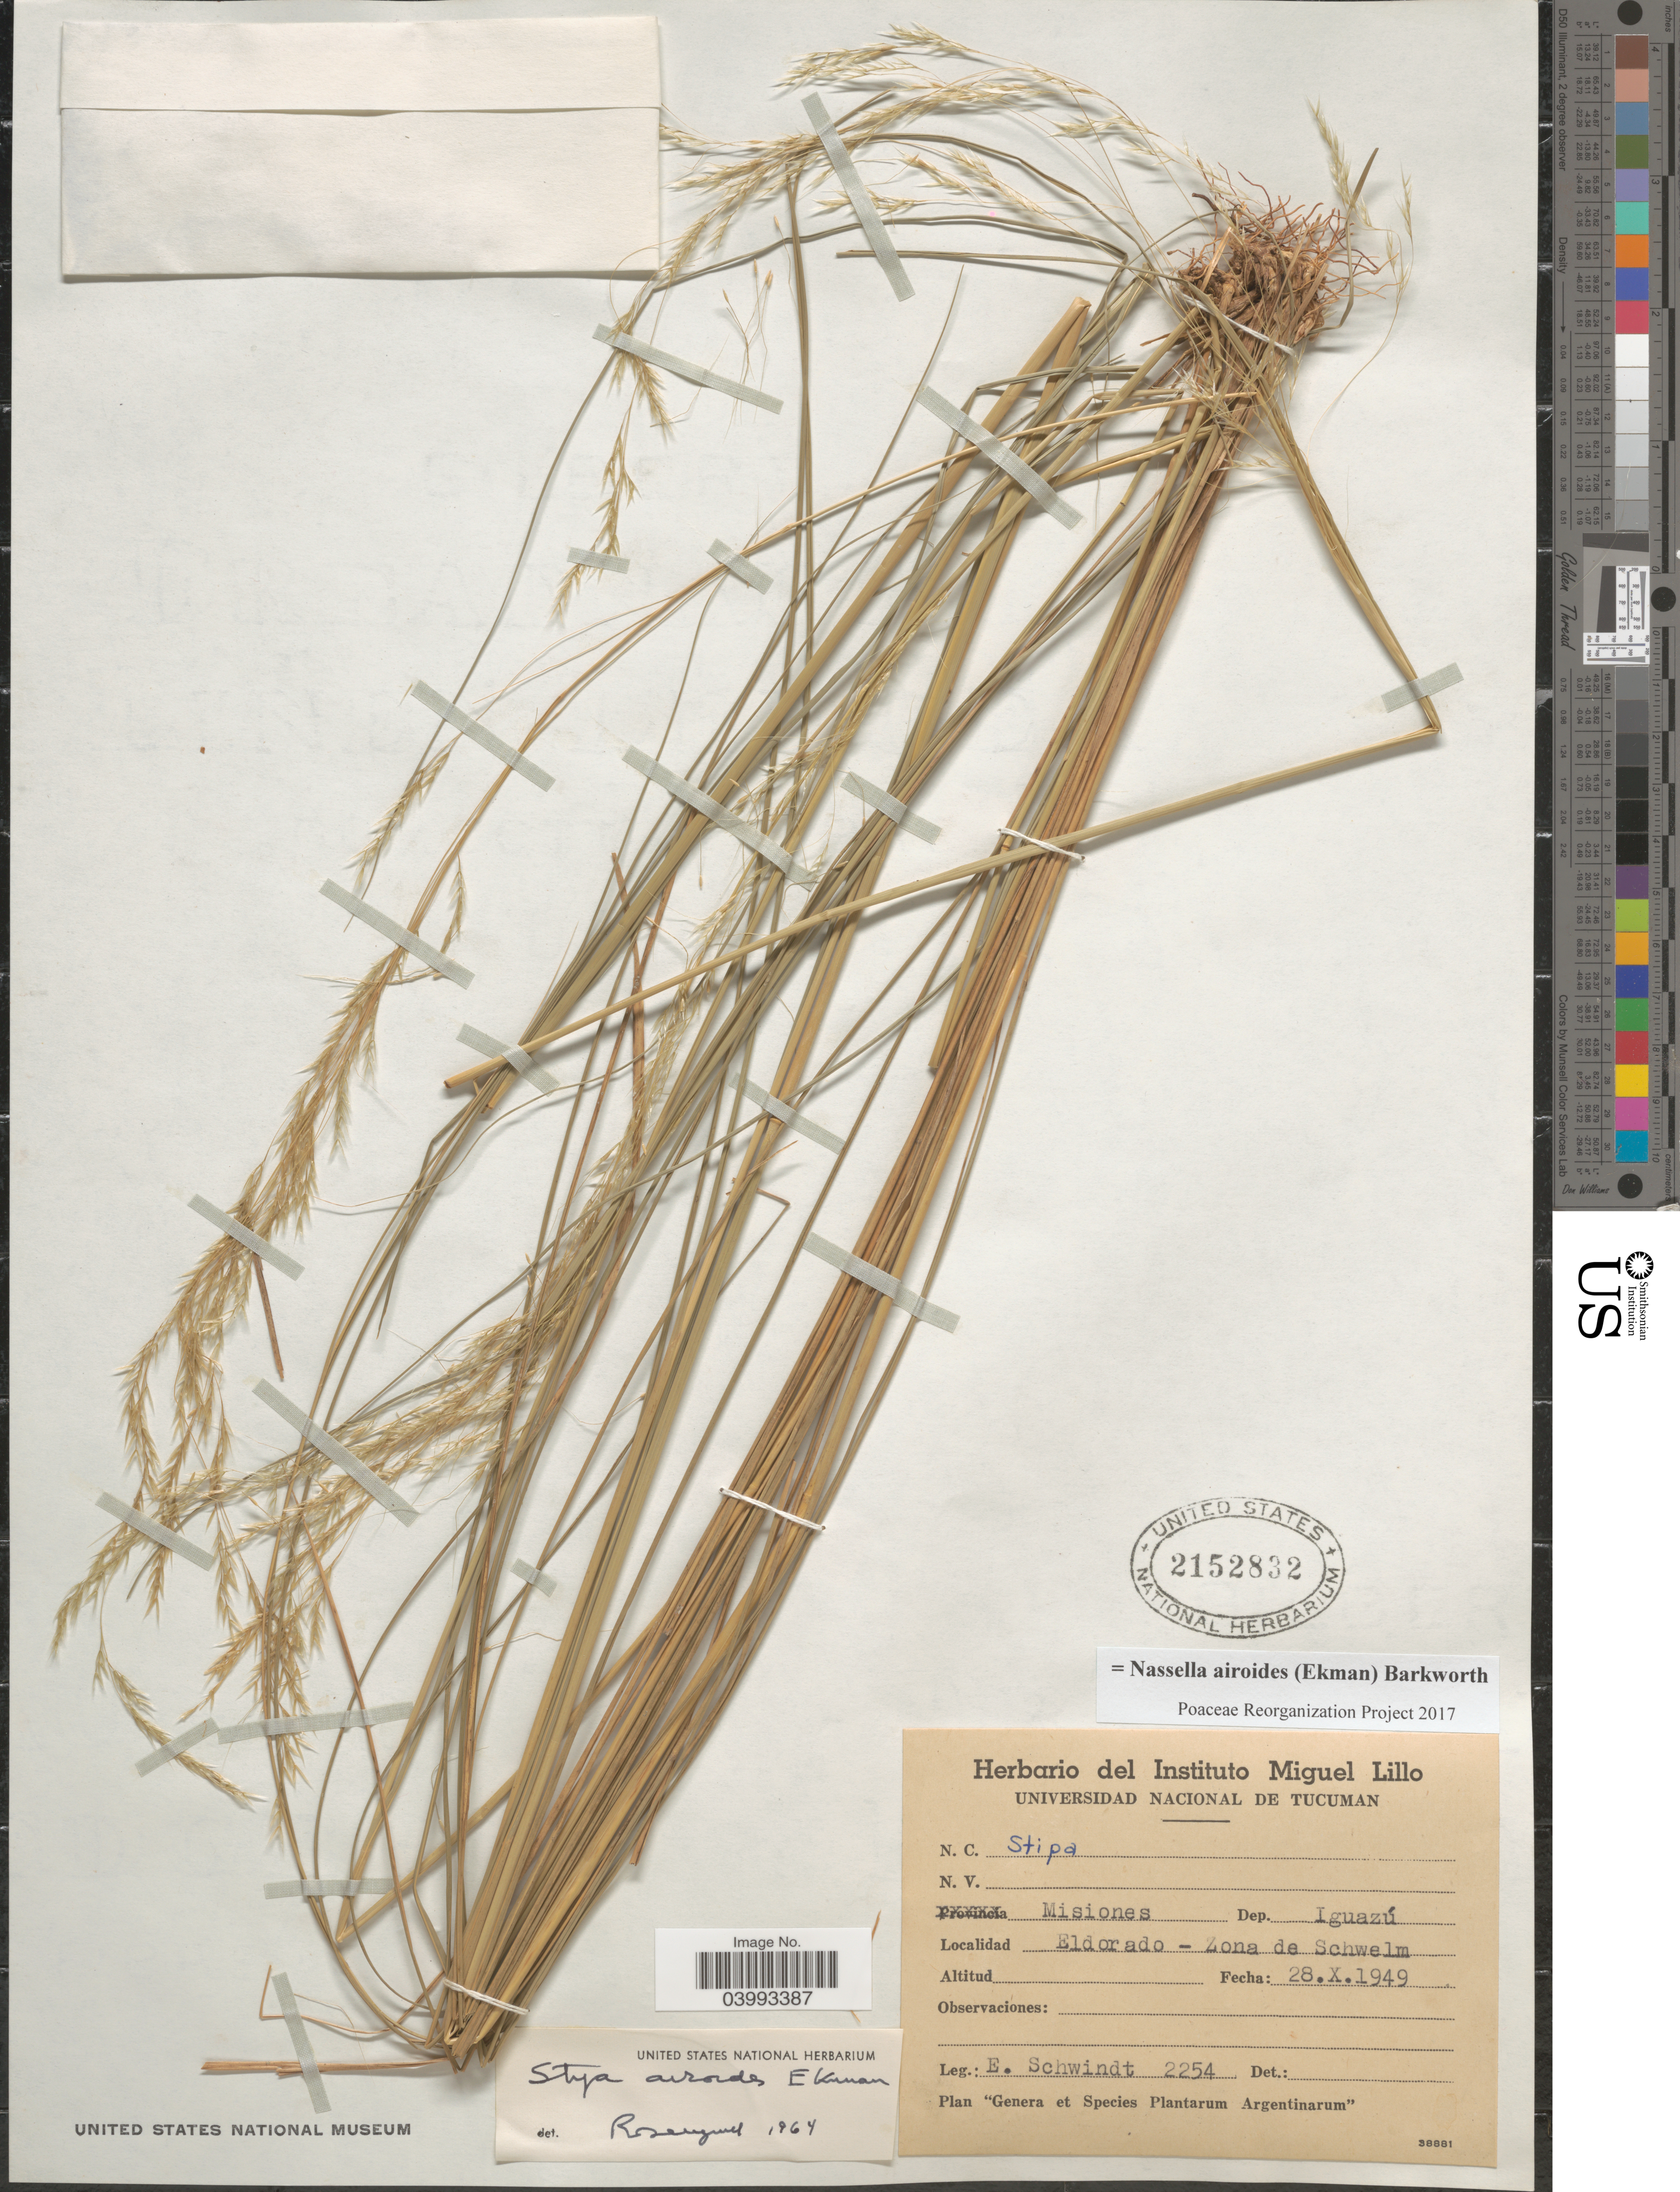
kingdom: Plantae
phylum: Tracheophyta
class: Liliopsida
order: Poales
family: Poaceae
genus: Nassella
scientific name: Nassella airoides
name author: (Ekman) Barkworth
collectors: E. Schwindt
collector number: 2254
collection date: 1949-10-28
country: Argentina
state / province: Misiones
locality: Dep. Iguazú. Eldorado - Zona de Schwelm.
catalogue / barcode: US 2152832